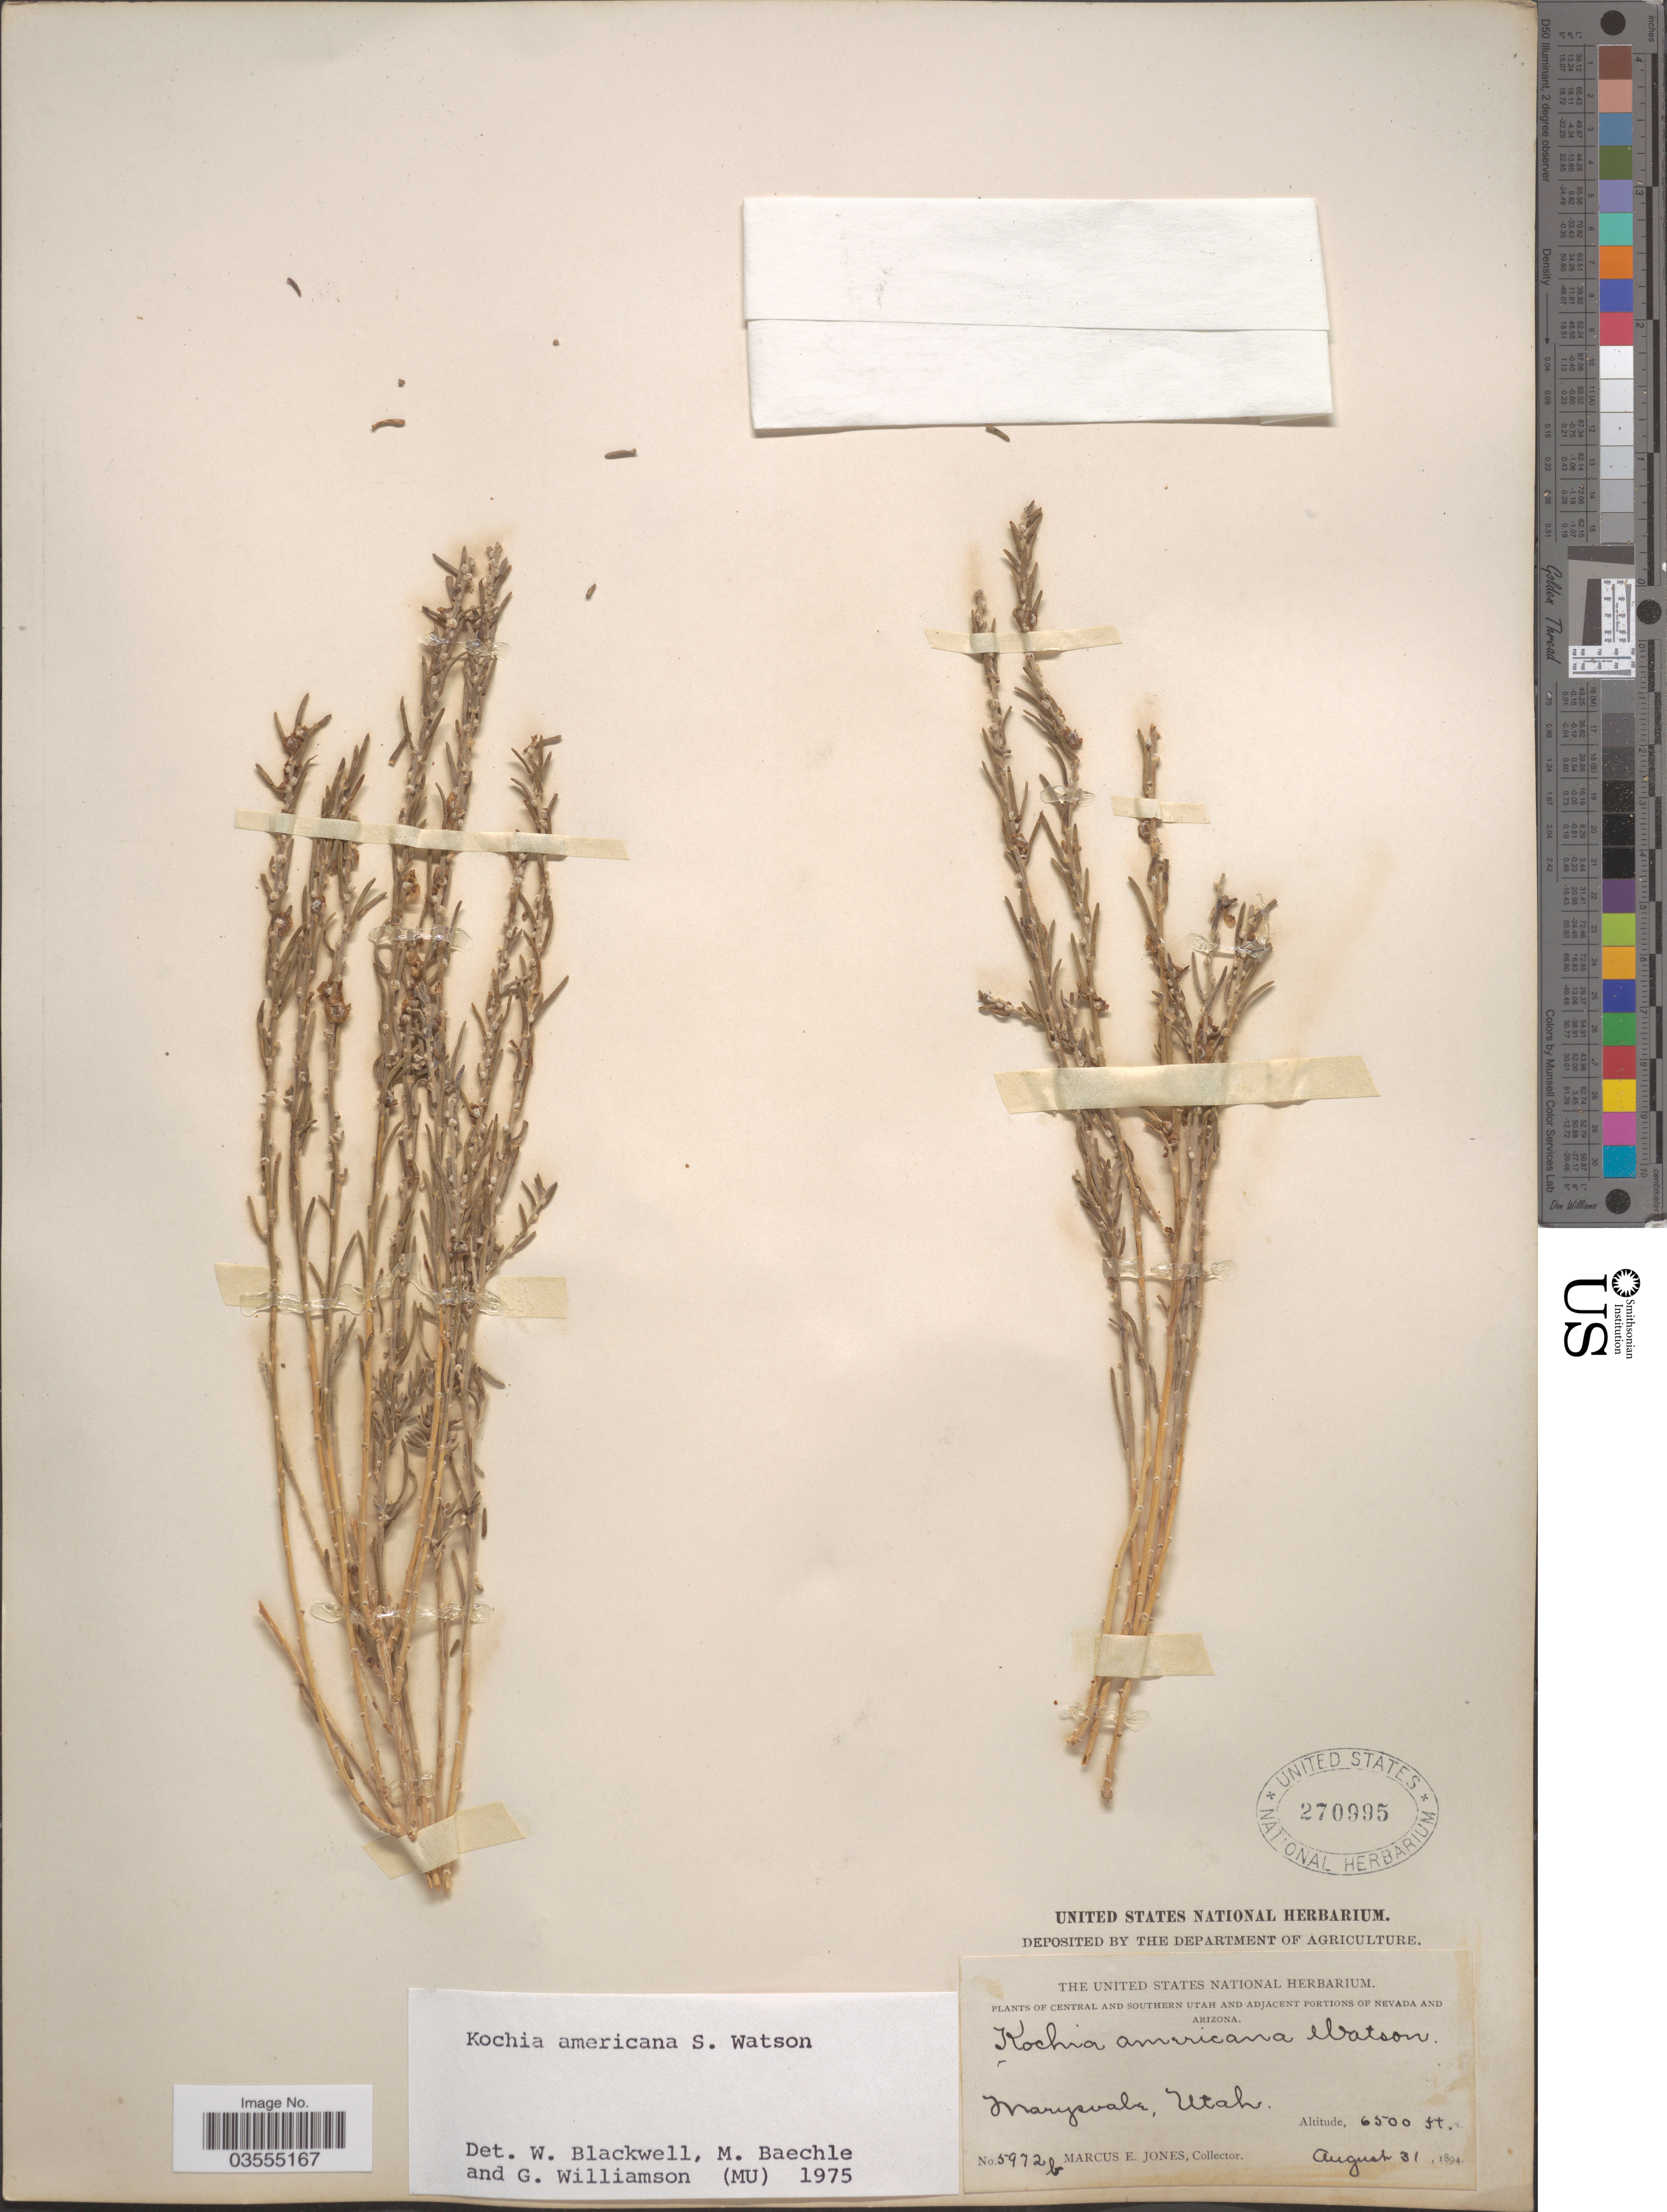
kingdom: Plantae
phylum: Tracheophyta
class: Magnoliopsida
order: Caryophyllales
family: Amaranthaceae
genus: Neokochia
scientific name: Neokochia americana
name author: (S. Watson) G.L. Chu & S.C. Sand.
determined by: U.S. National Herbarium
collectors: M. E. Jones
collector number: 5972b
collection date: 1894-08-31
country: United States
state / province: Utah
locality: Central and Southern Utah. Marysvale.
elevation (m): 1981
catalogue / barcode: US 270995